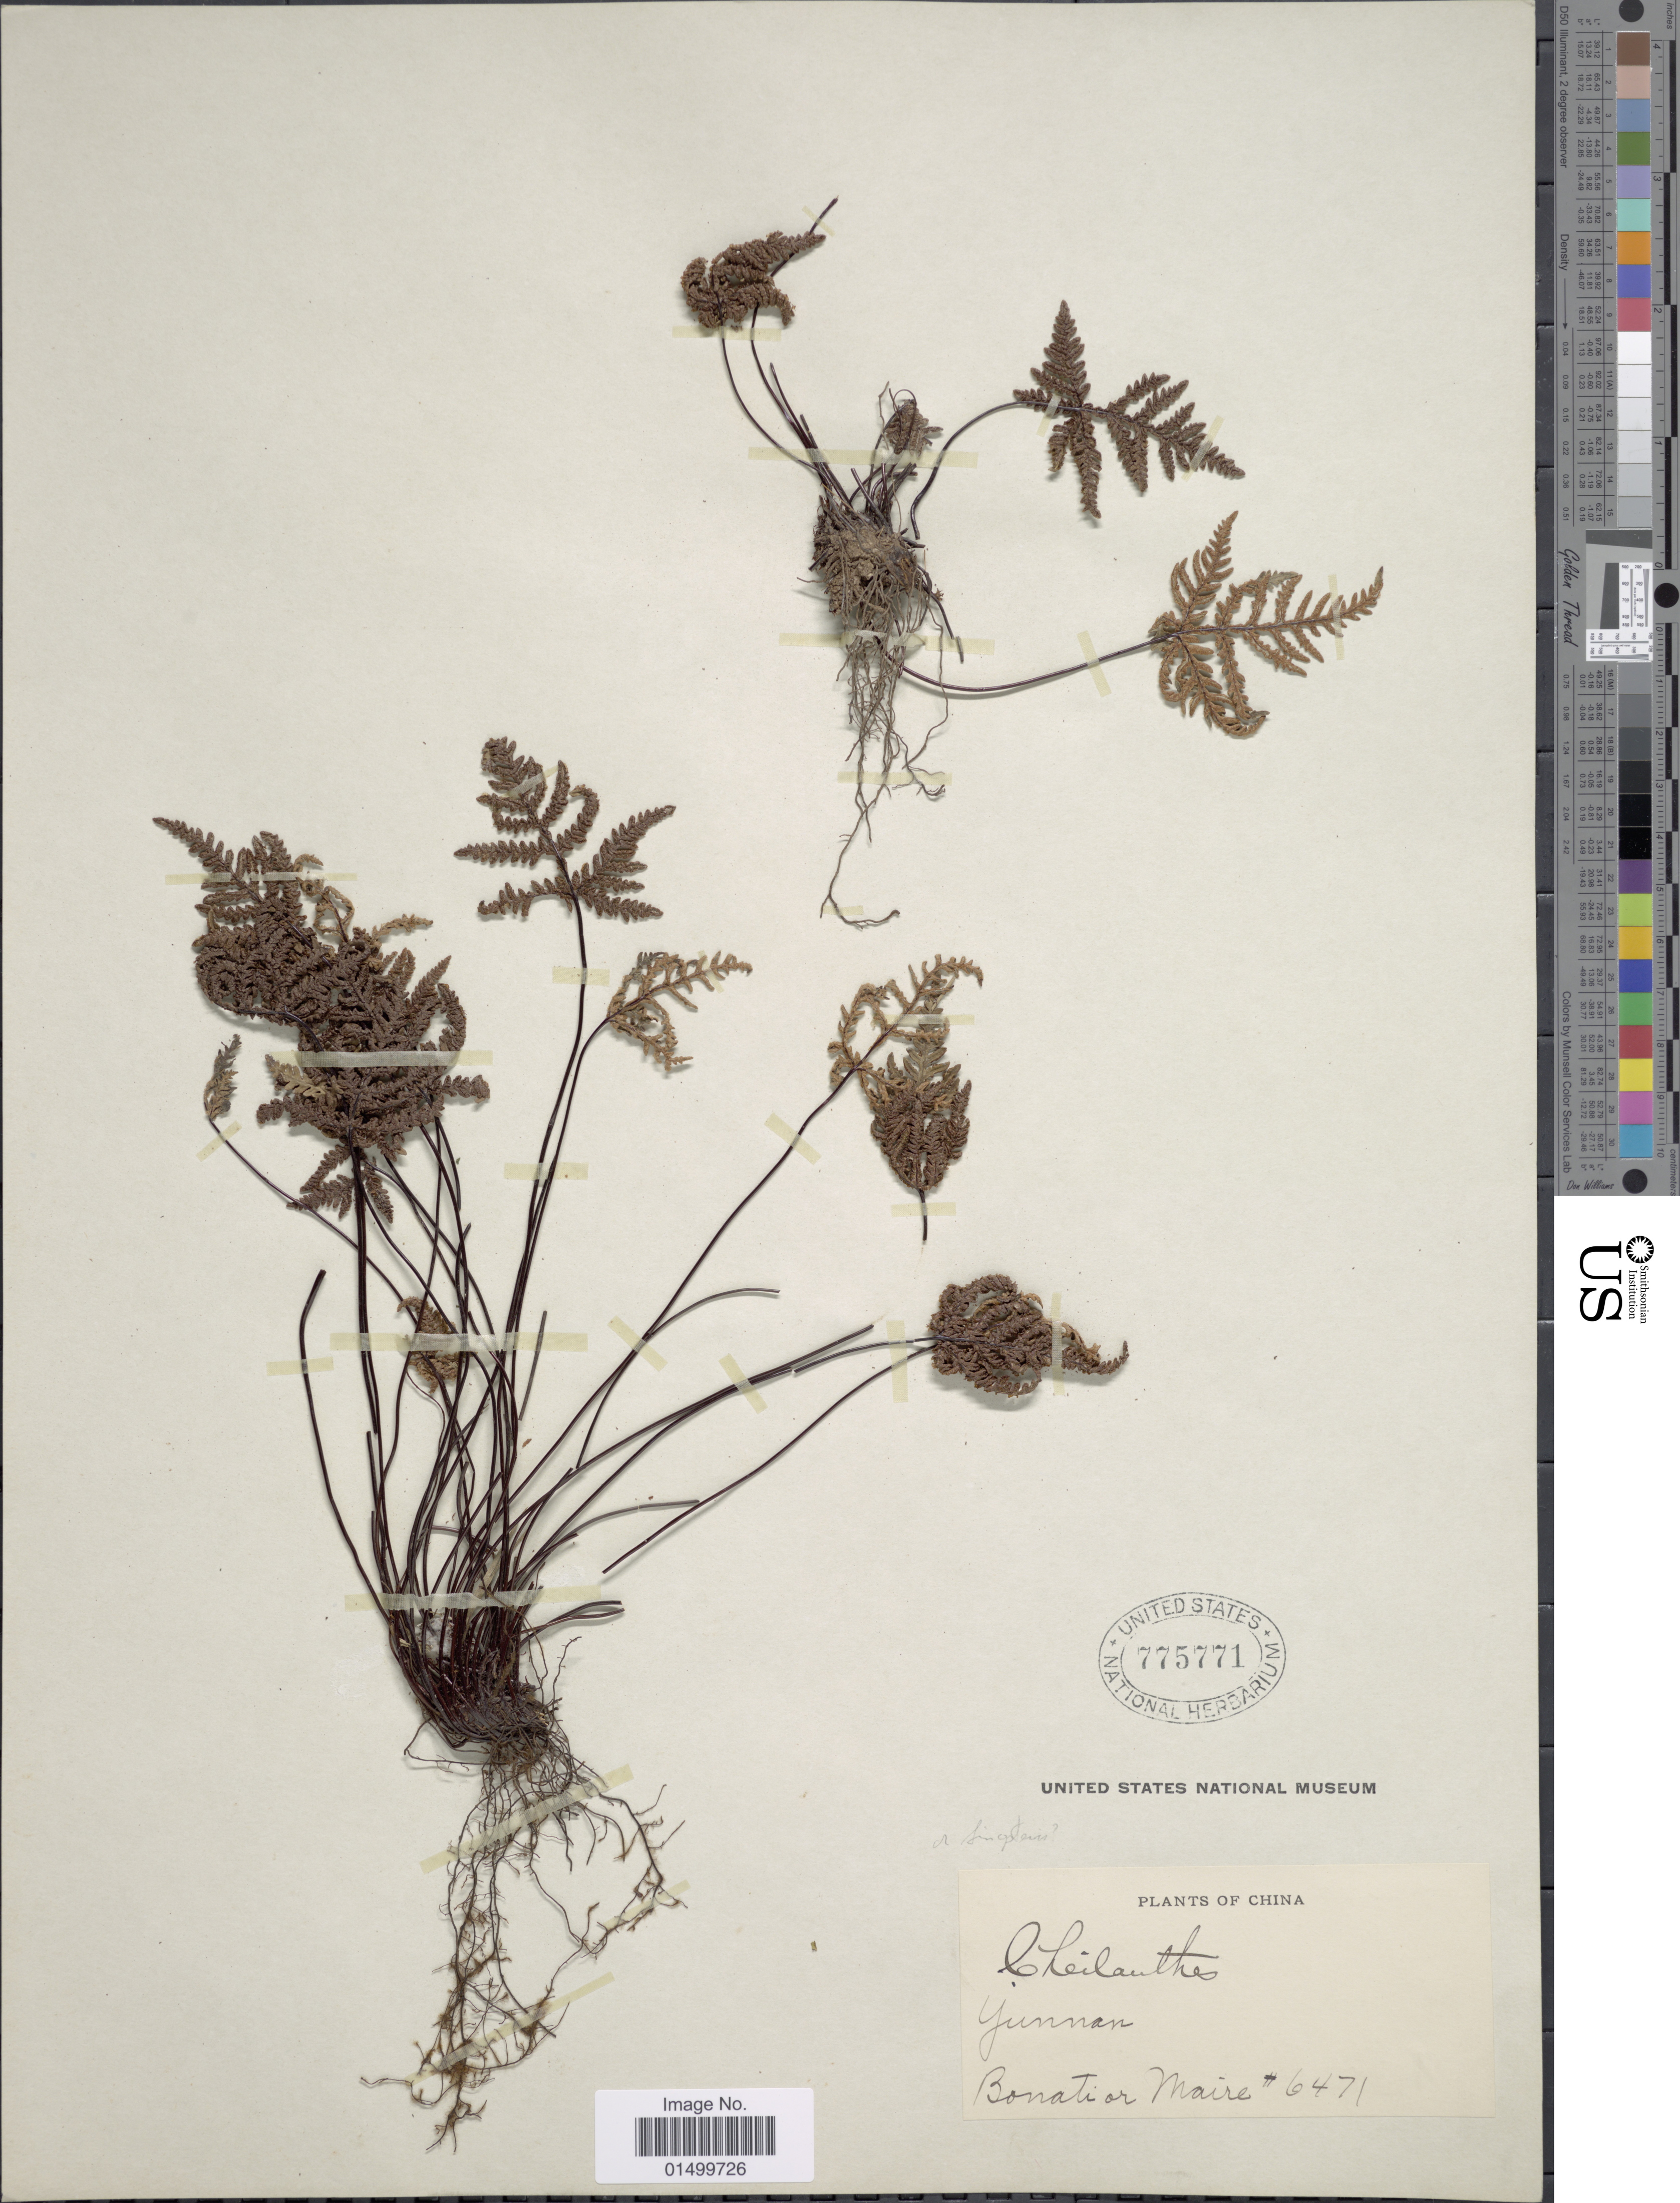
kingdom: Plantae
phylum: Tracheophyta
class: Polypodiopsida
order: Polypodiales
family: Pteridaceae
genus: Cheilanthes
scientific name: Cheilanthes sp.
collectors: B. Maire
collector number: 6471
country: China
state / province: Yunnan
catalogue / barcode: US 775771